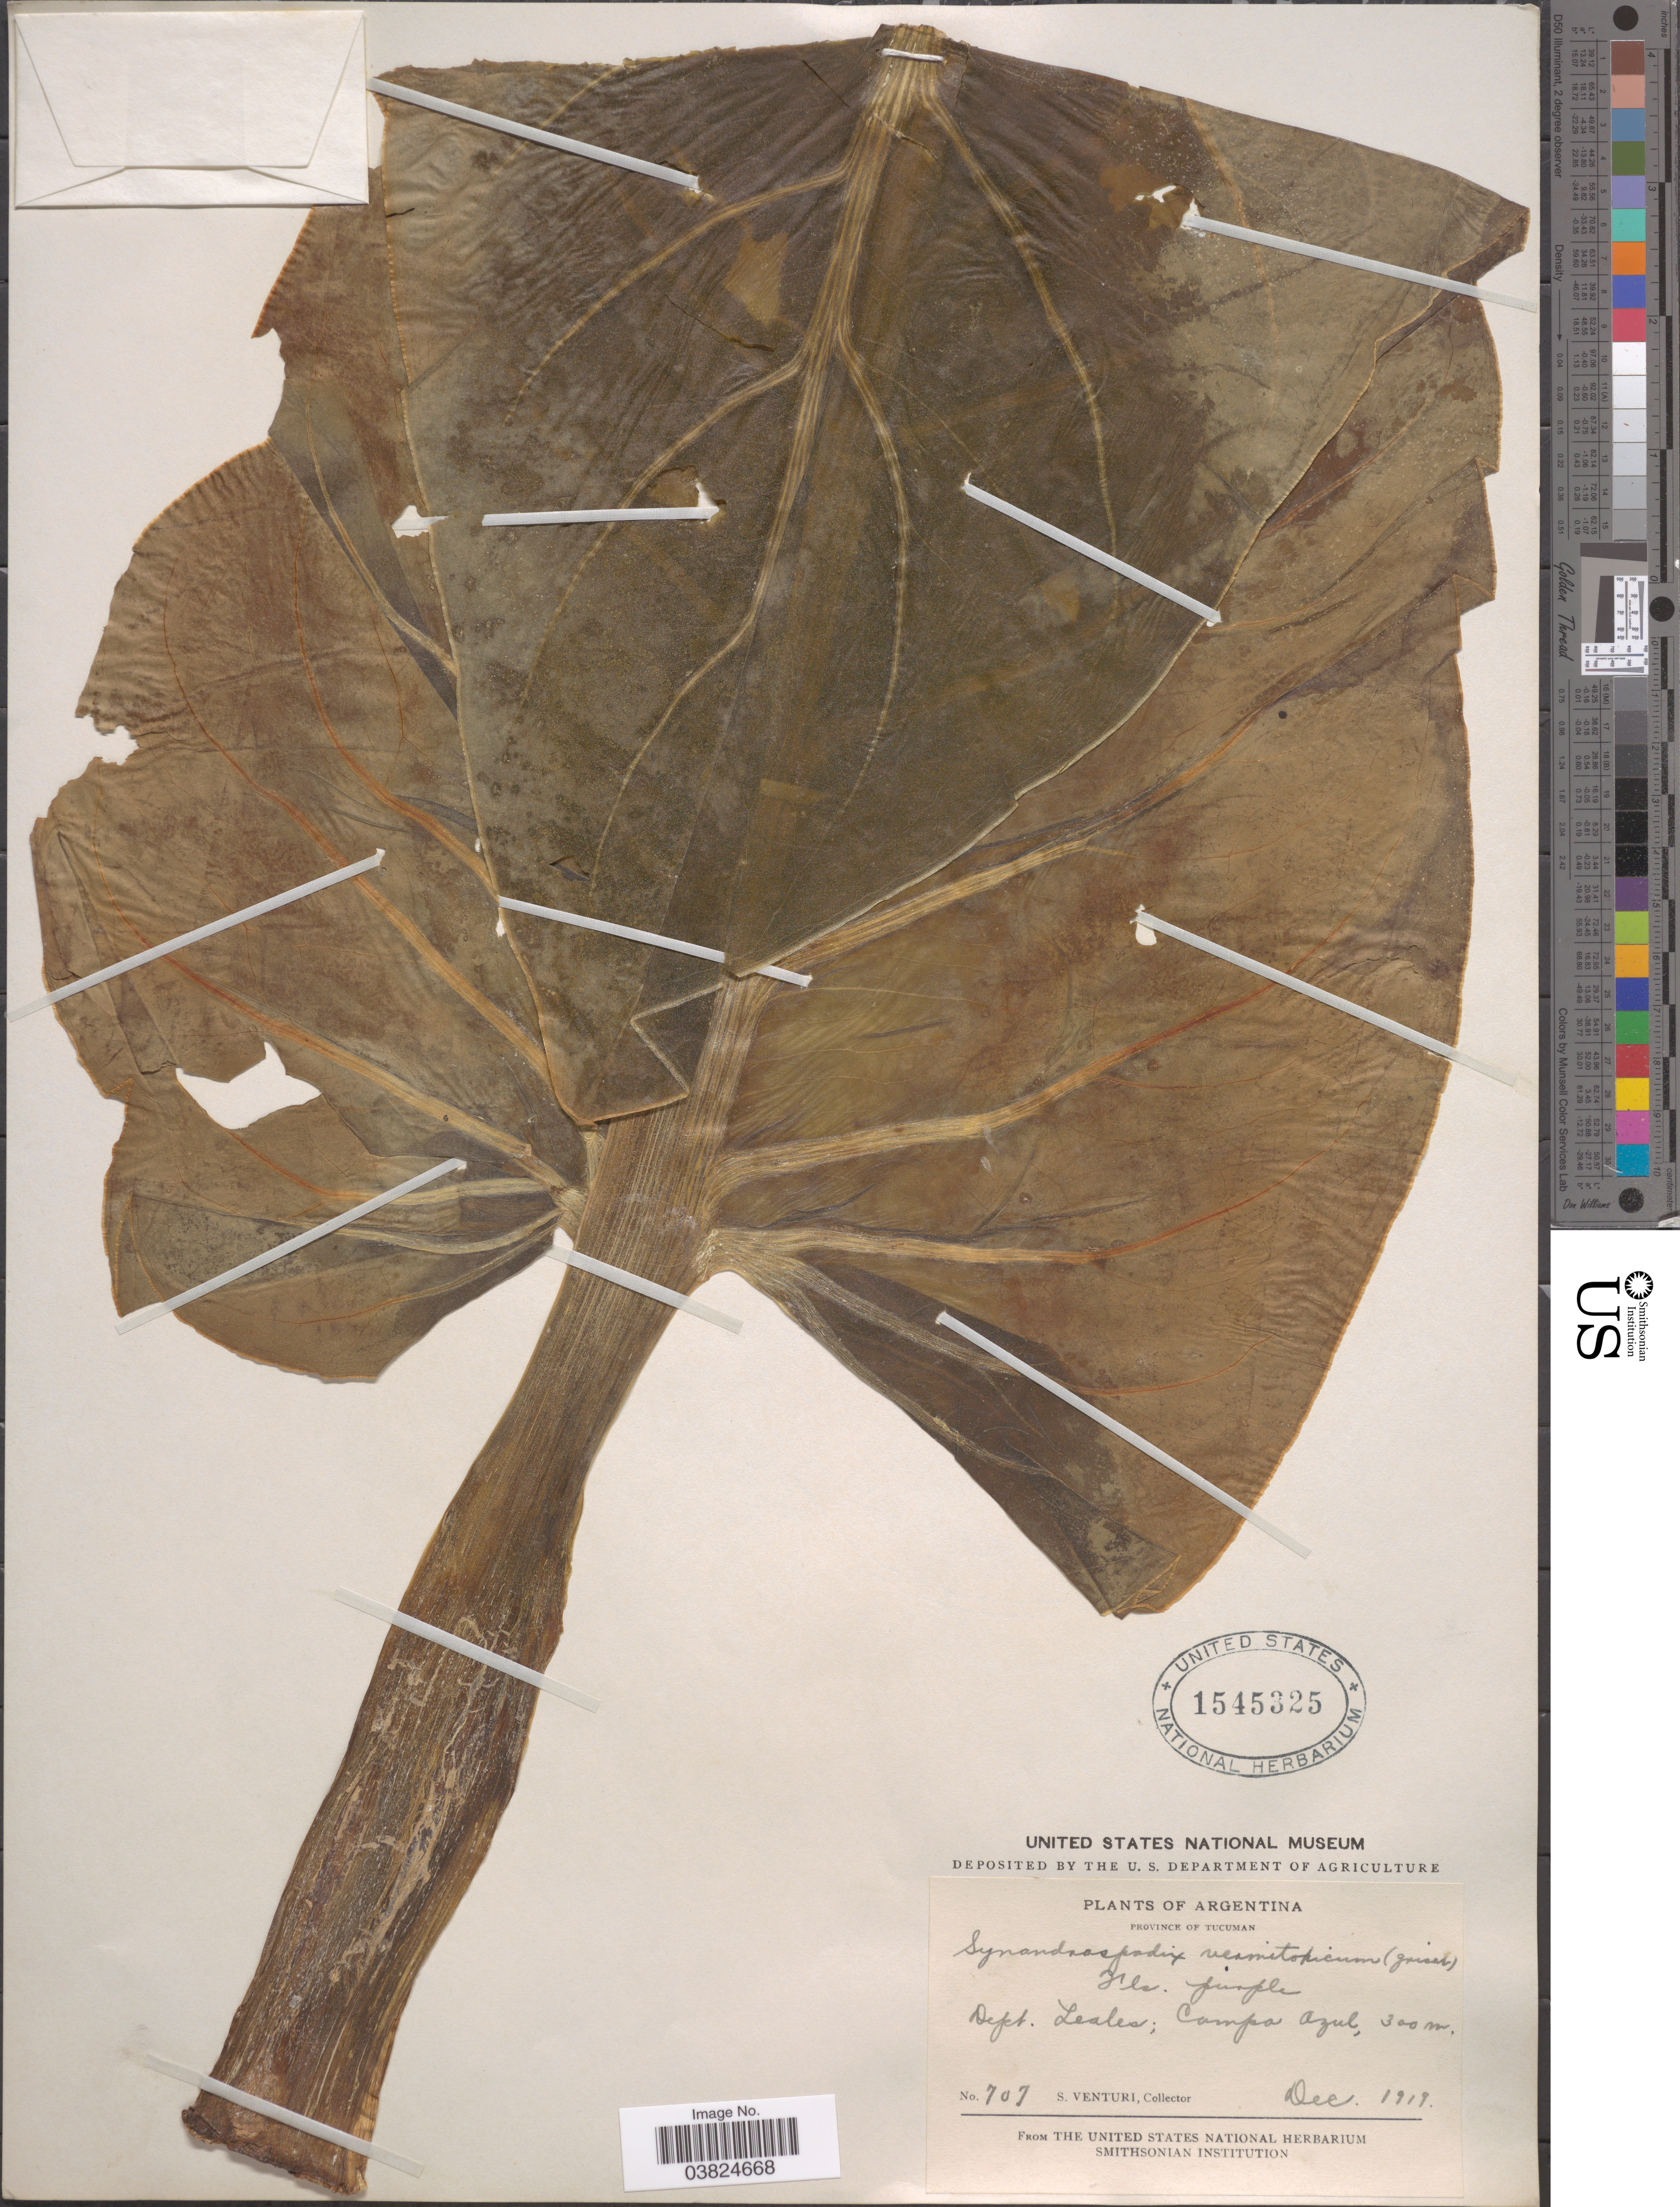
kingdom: Plantae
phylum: Tracheophyta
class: Liliopsida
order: Alismatales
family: Araceae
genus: Synandrospadix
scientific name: Synandrospadix vermitoxicus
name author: (Griseb.) Engl.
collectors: S. Venturi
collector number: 707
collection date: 1919-12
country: Argentina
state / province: Tucuman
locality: Dept. Leales; Campo Azul.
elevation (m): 300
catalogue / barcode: US 1545325